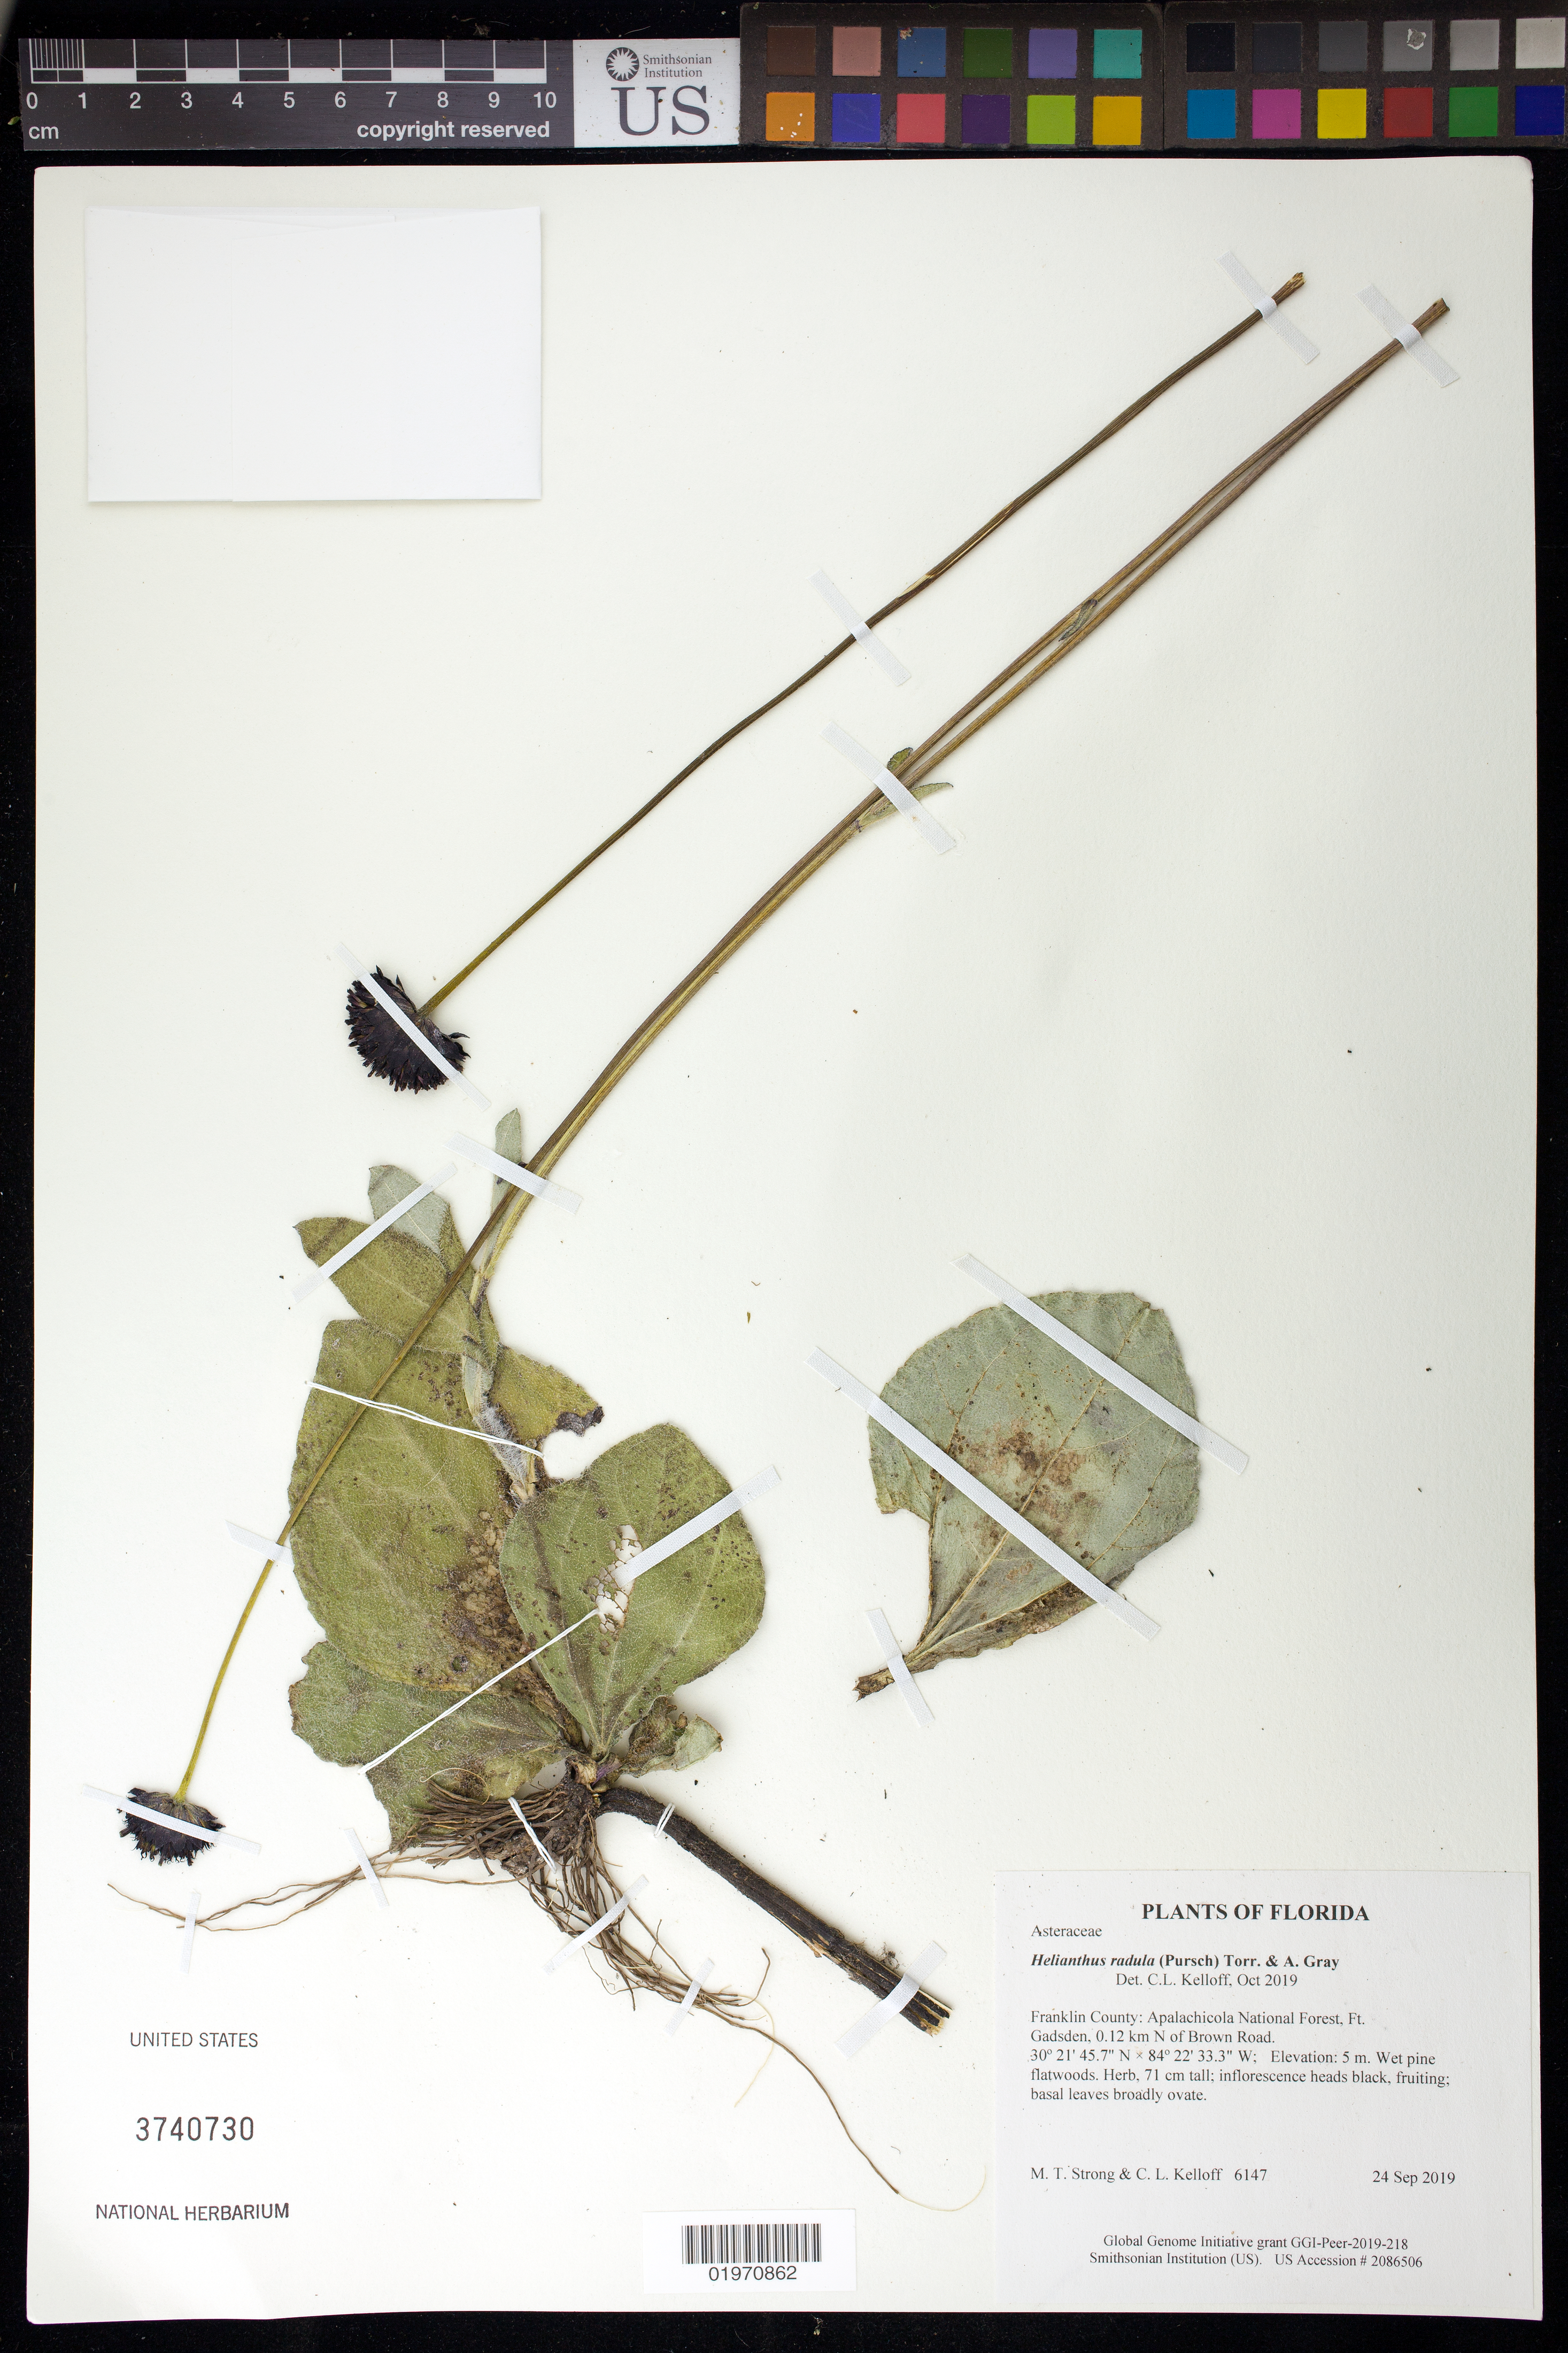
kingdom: Plantae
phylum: Tracheophyta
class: Magnoliopsida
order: Asterales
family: Asteraceae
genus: Helianthus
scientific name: Helianthus radula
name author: (Pursh) Torr. & A. Gray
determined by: Kelloff, Carol L.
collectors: M. T. Strong & C. L. Kelloff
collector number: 6147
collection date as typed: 24 Sep 2019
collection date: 2019-09-24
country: United States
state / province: Florida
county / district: Franklin County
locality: Apalachicola National Forest, Ft. Gadsden, 0.12 km N of Brown Road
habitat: Wet pine flatwoods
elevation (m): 5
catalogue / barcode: US 3740730